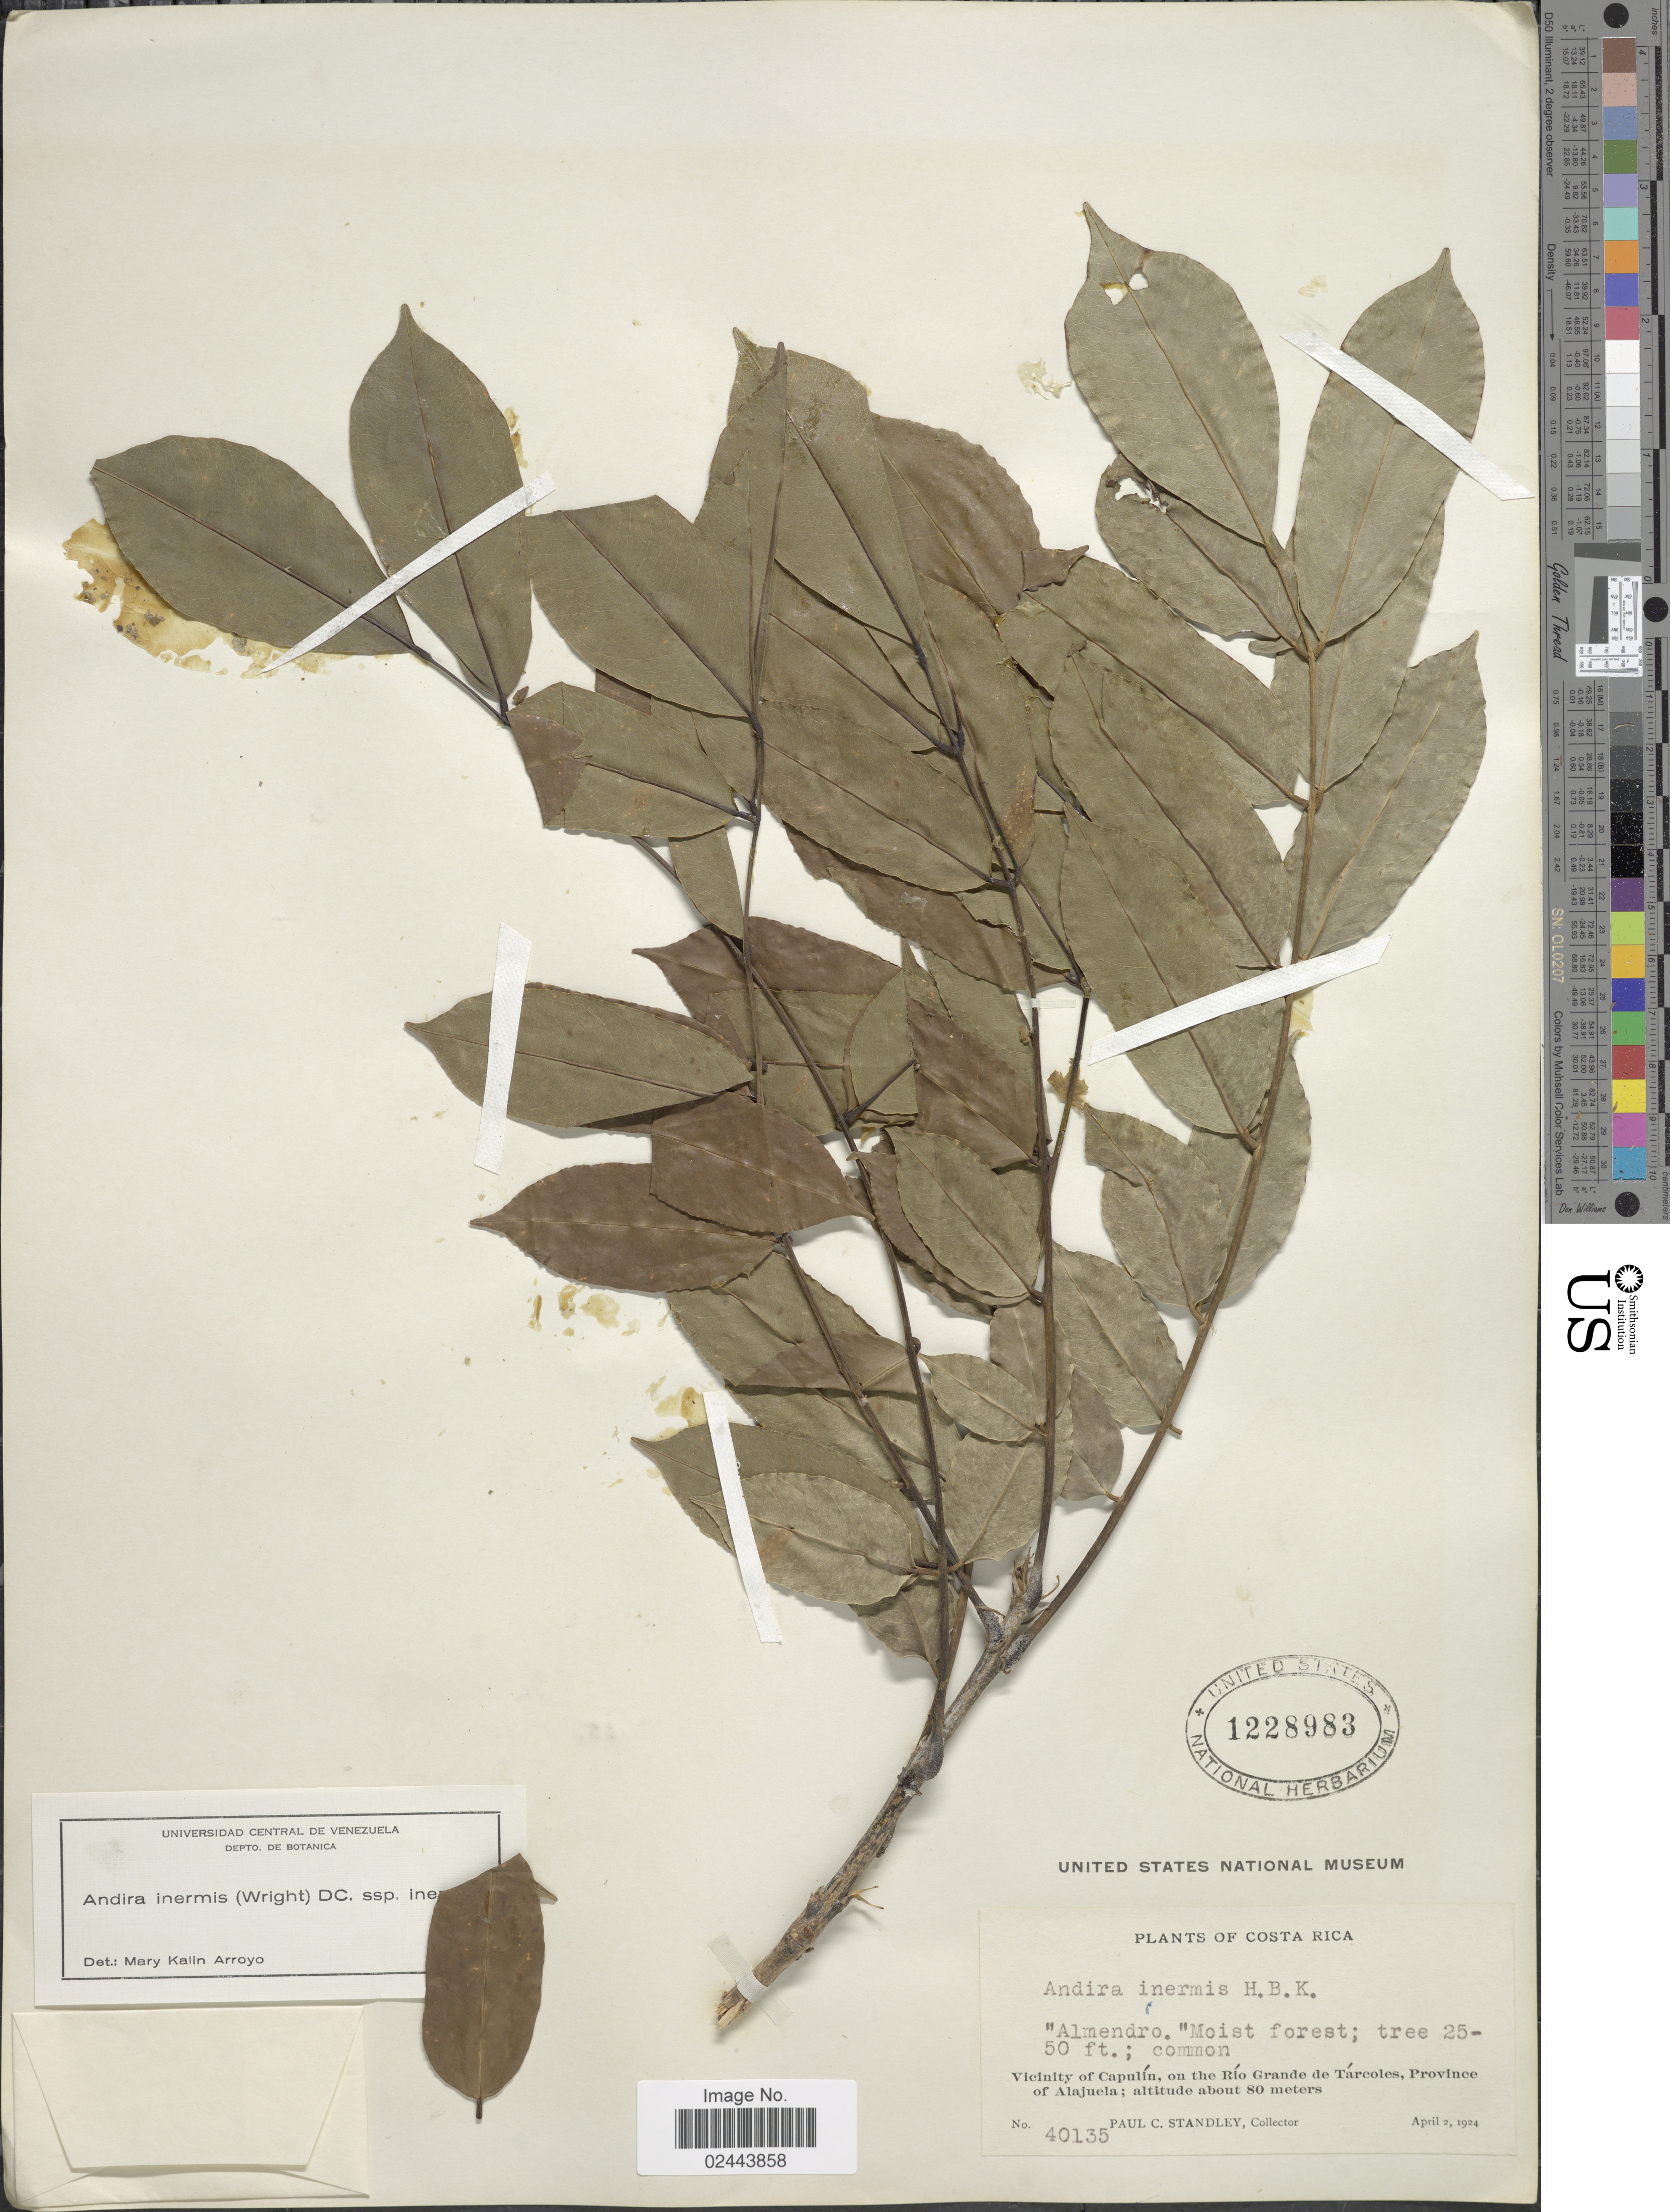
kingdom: Plantae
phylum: Tracheophyta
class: Magnoliopsida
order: Fabales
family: Fabaceae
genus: Andira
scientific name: Andira inermis subsp. inermis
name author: (W. Wright) Kunth ex DC.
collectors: P. C. Standley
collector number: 40135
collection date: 1924-04-02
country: Costa Rica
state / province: Alajuela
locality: Vicinity of Capulin, on the Rio Grande de Tarcoles.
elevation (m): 80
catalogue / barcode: US 1228983